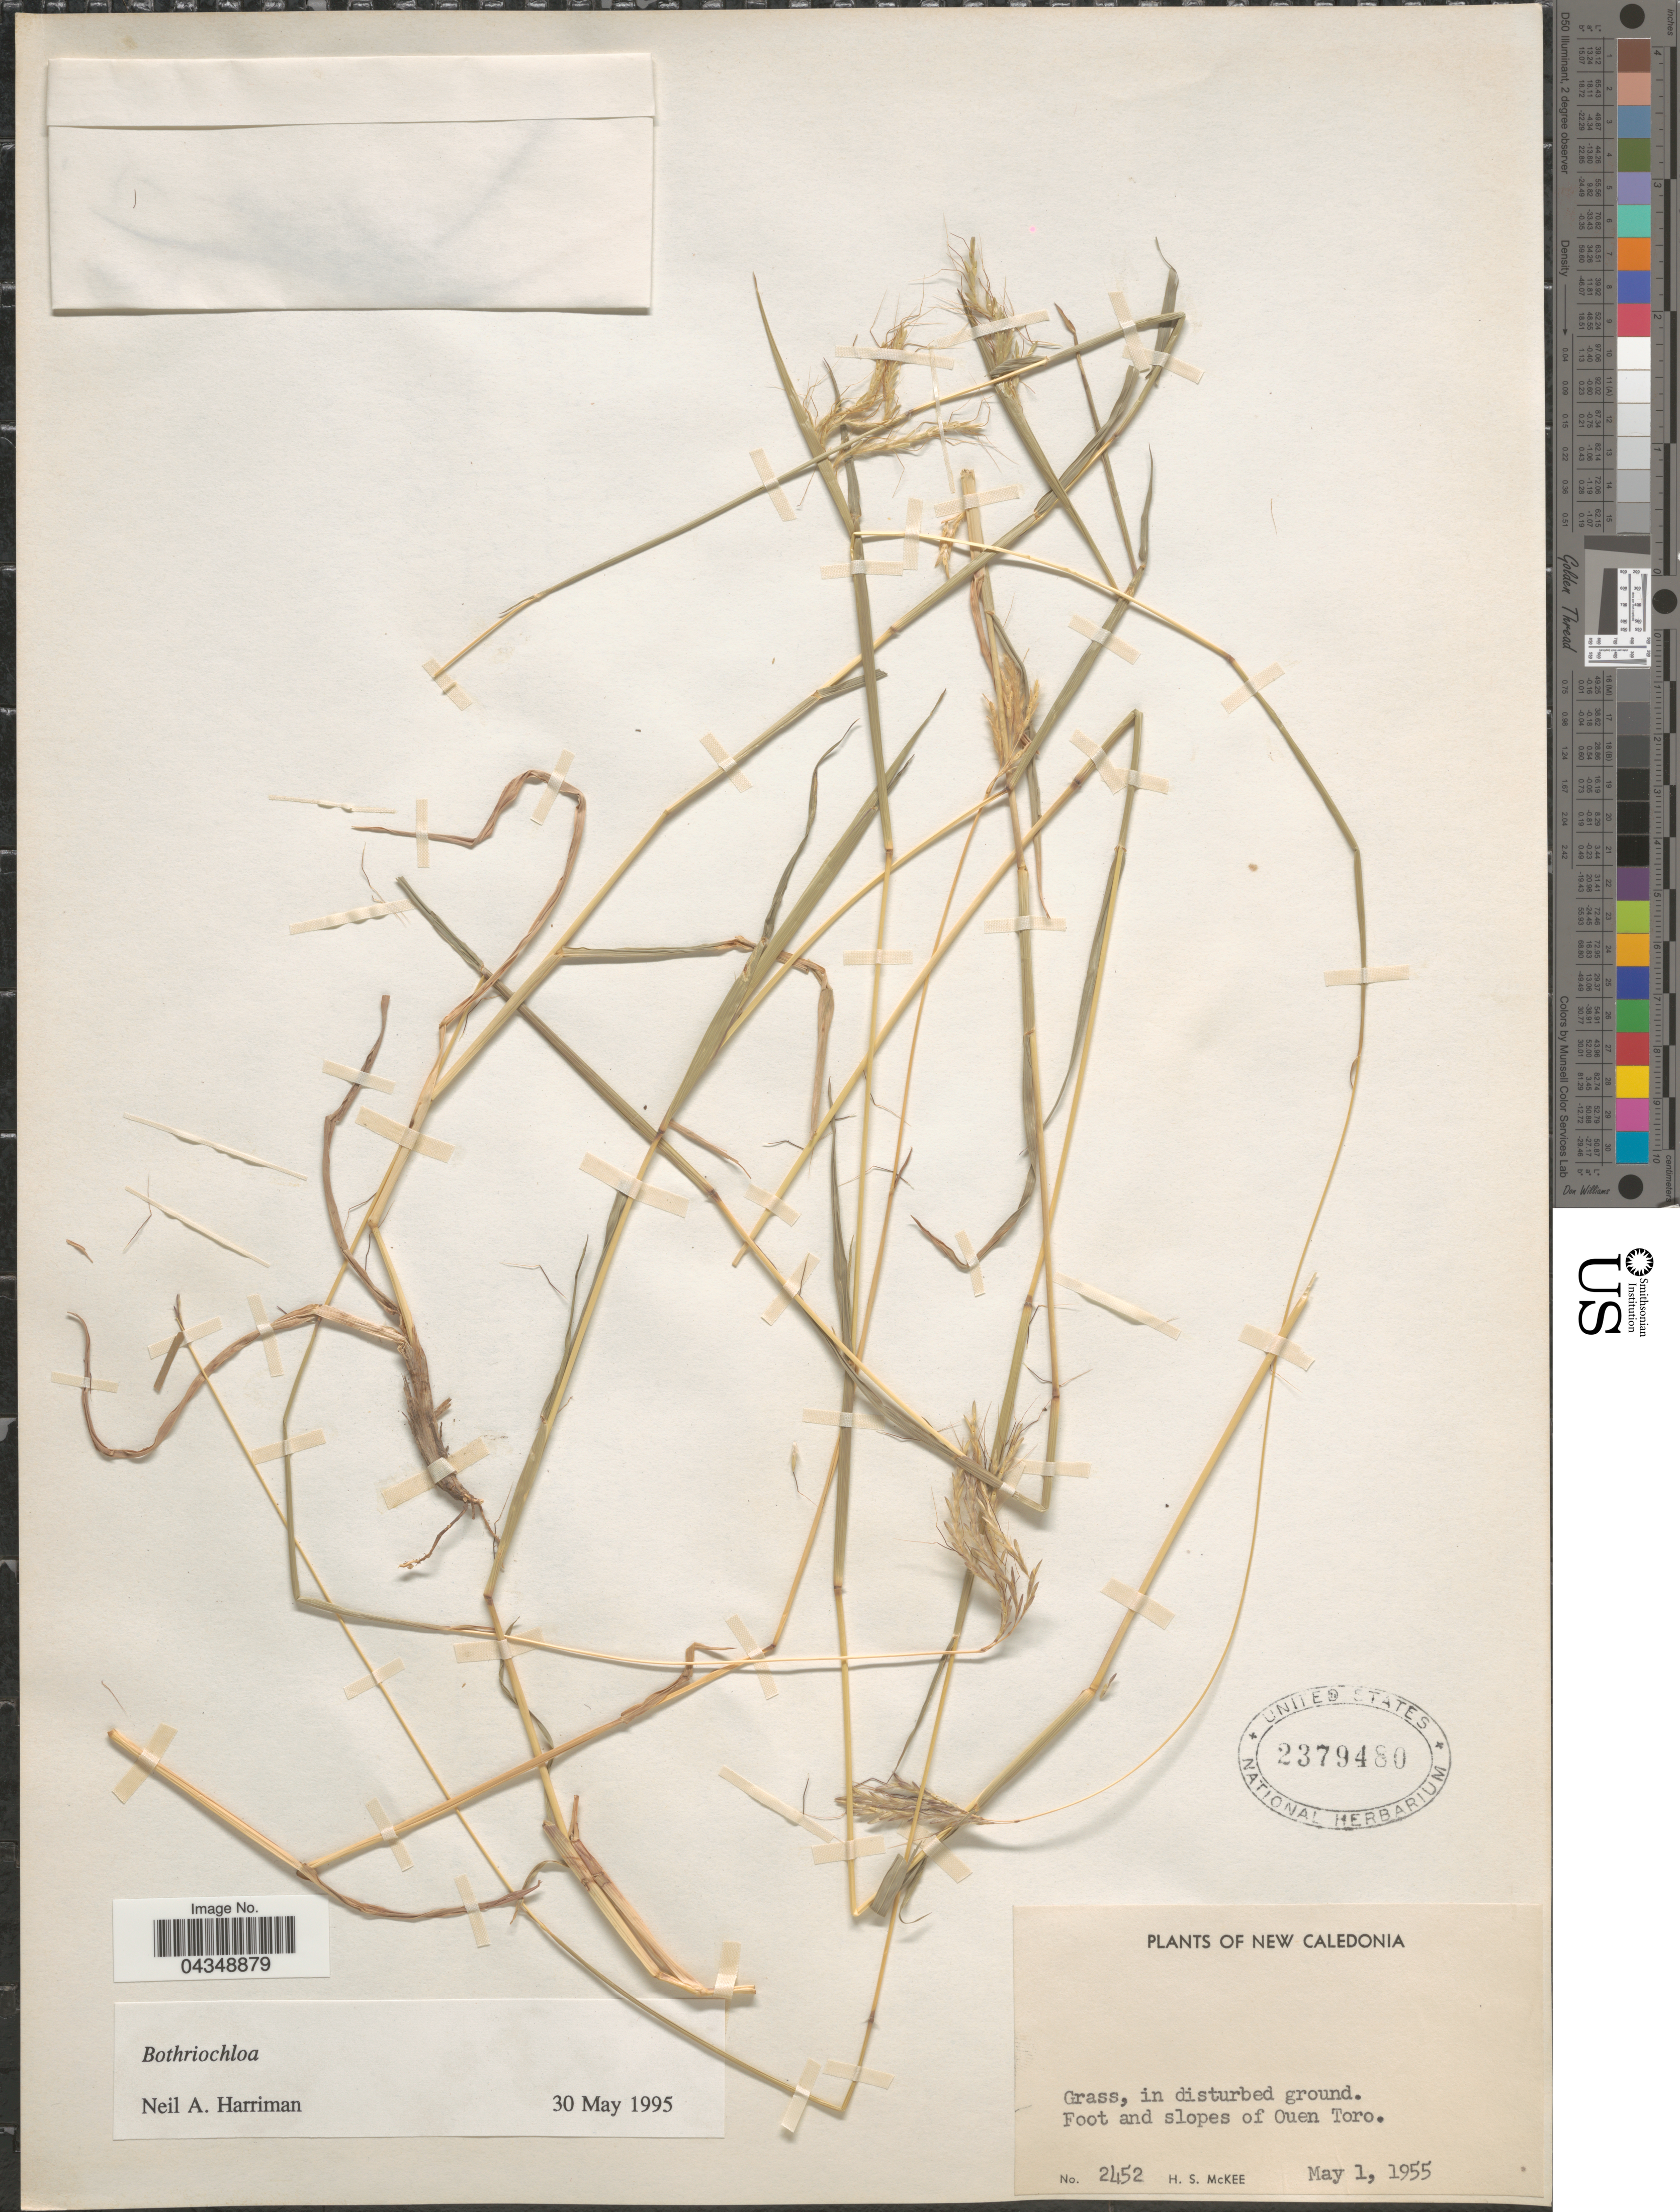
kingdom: Plantae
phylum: Tracheophyta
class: Liliopsida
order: Poales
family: Poaceae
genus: Bothriochloa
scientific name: Bothriochloa sp.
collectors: H. S. McKee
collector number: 2452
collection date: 1955-05-01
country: New Caledonia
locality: Foot and slopes of Ouen Toro.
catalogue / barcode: US 2379480